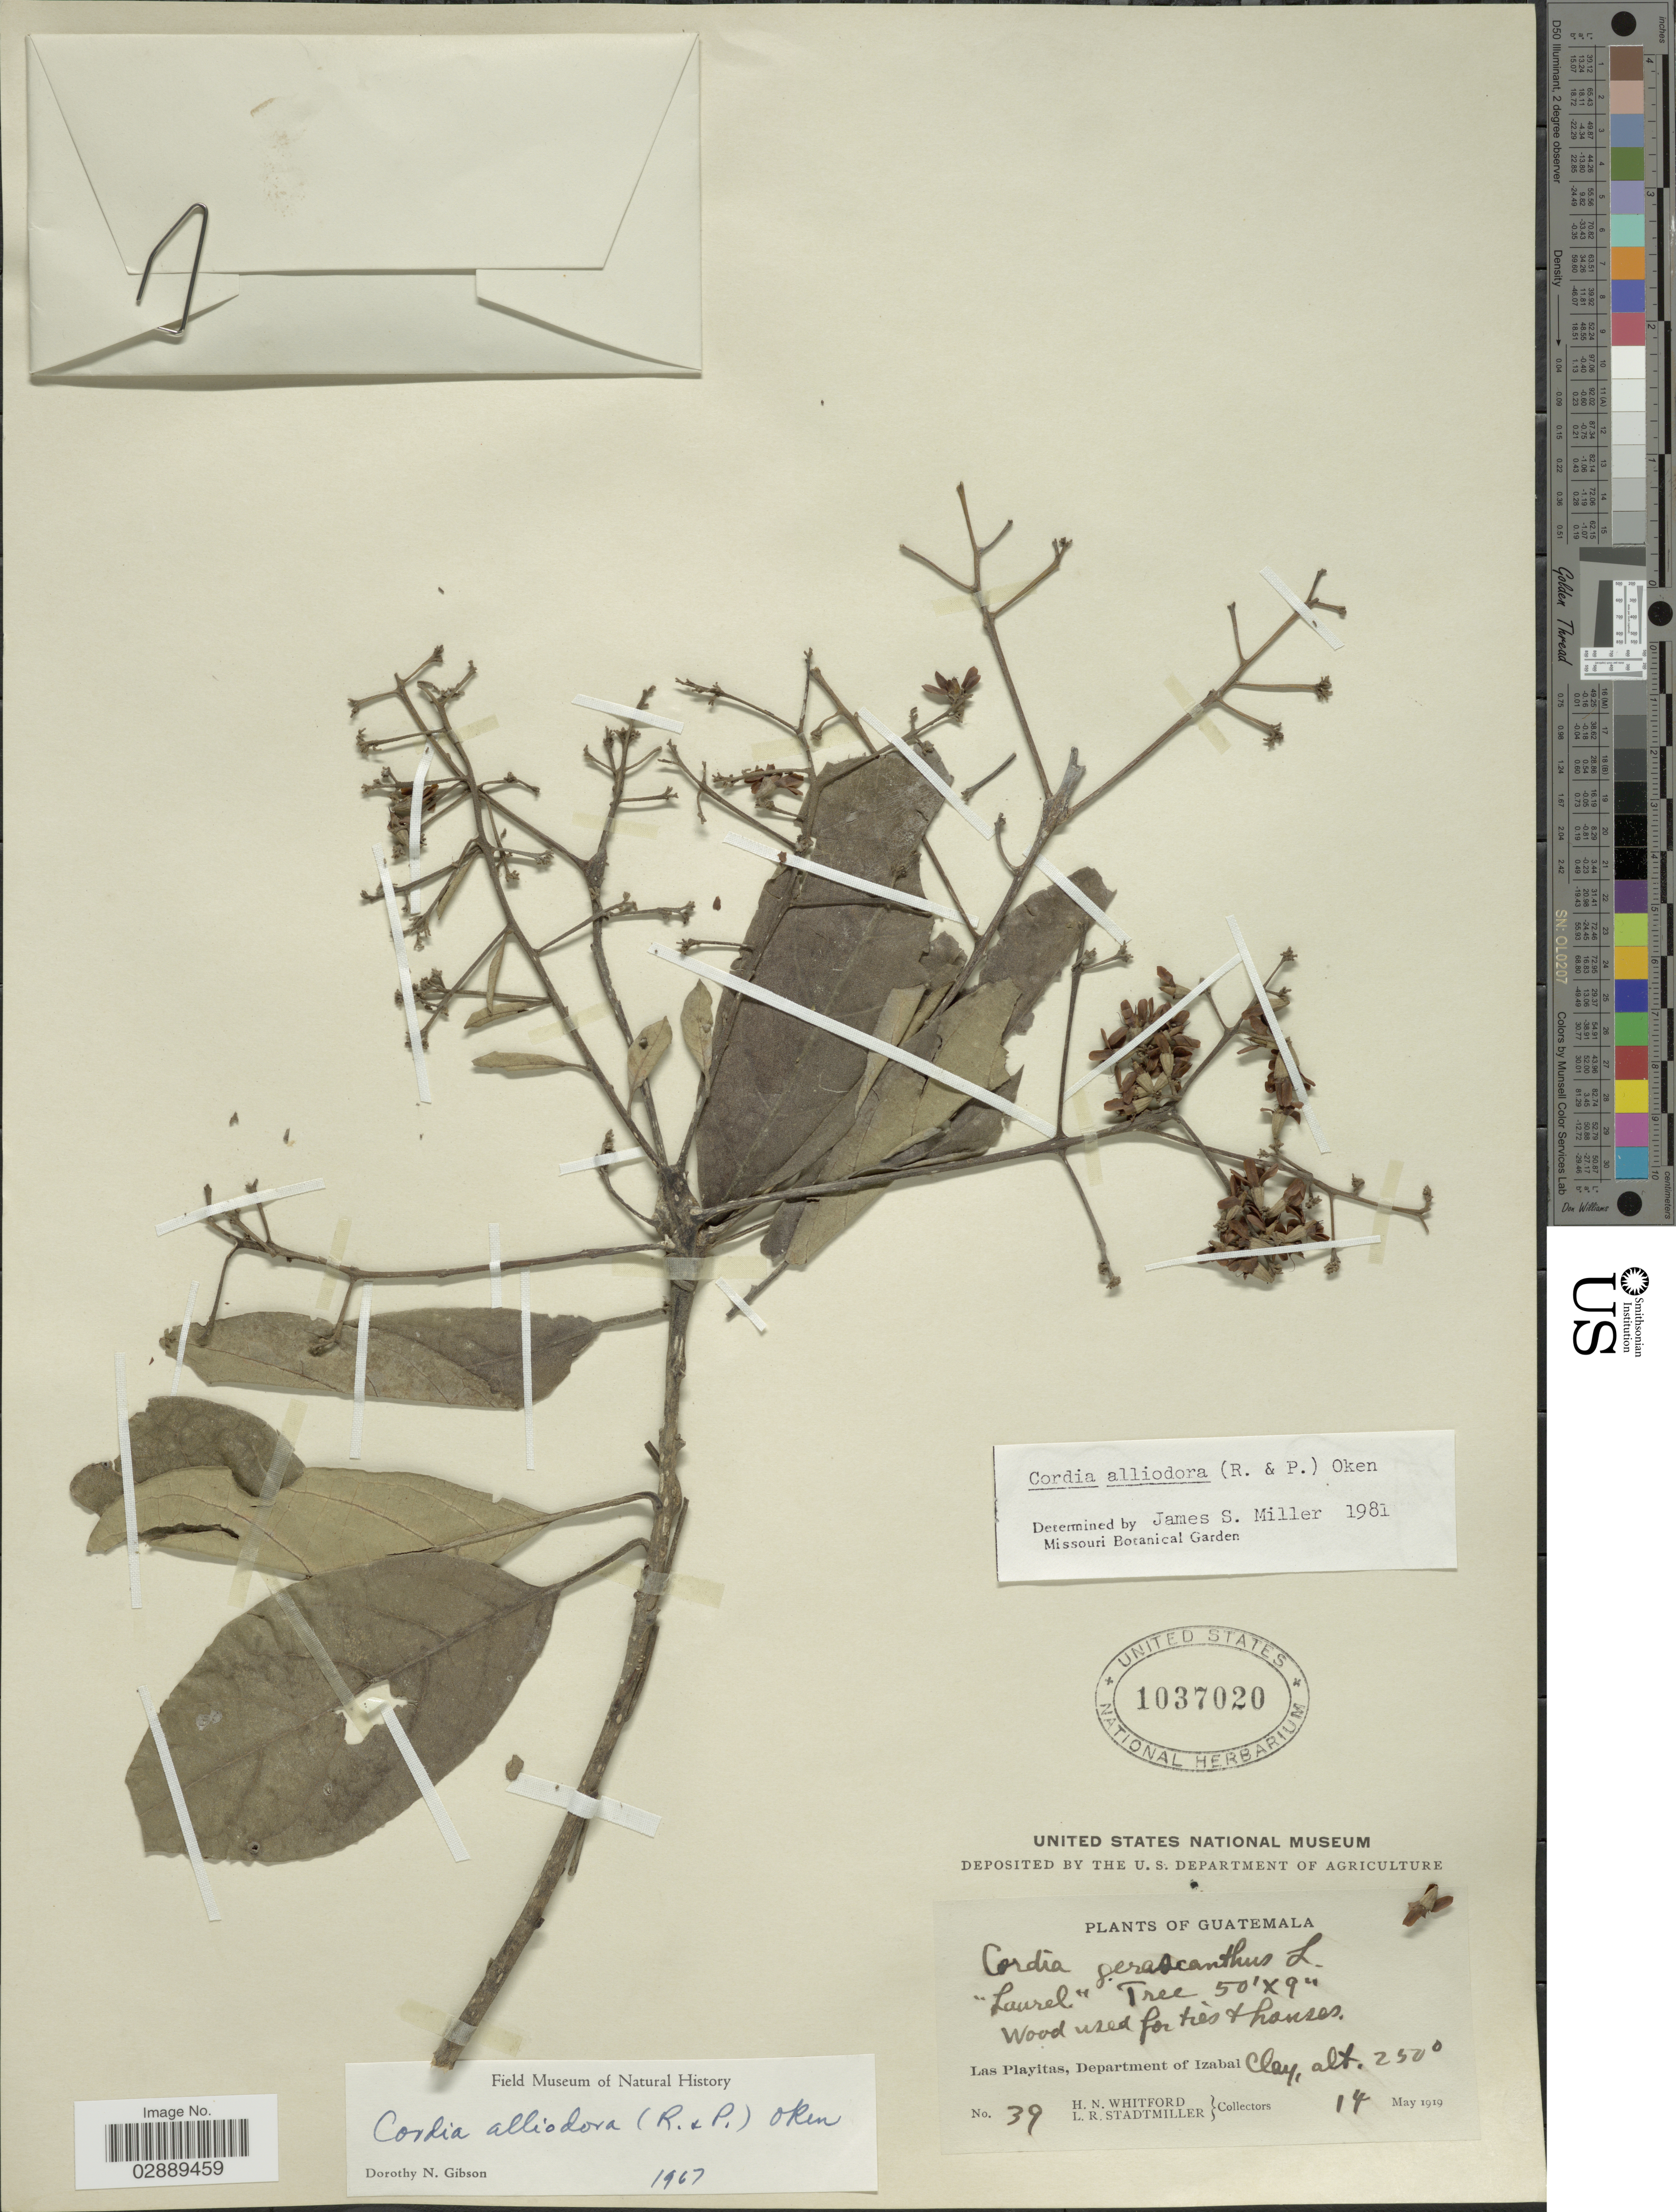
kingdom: Plantae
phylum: Tracheophyta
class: Magnoliopsida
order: Boraginales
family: Cordiaceae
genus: Cordia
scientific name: Cordia alliodora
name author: (Ruiz & Pav.) Oken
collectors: H. N. Whitford & L. Stadtmiller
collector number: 39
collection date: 1919-05-14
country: Guatemala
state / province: Izabal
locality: Las Playitas, Department of Izabal Clay.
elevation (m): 76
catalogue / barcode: US 1037020